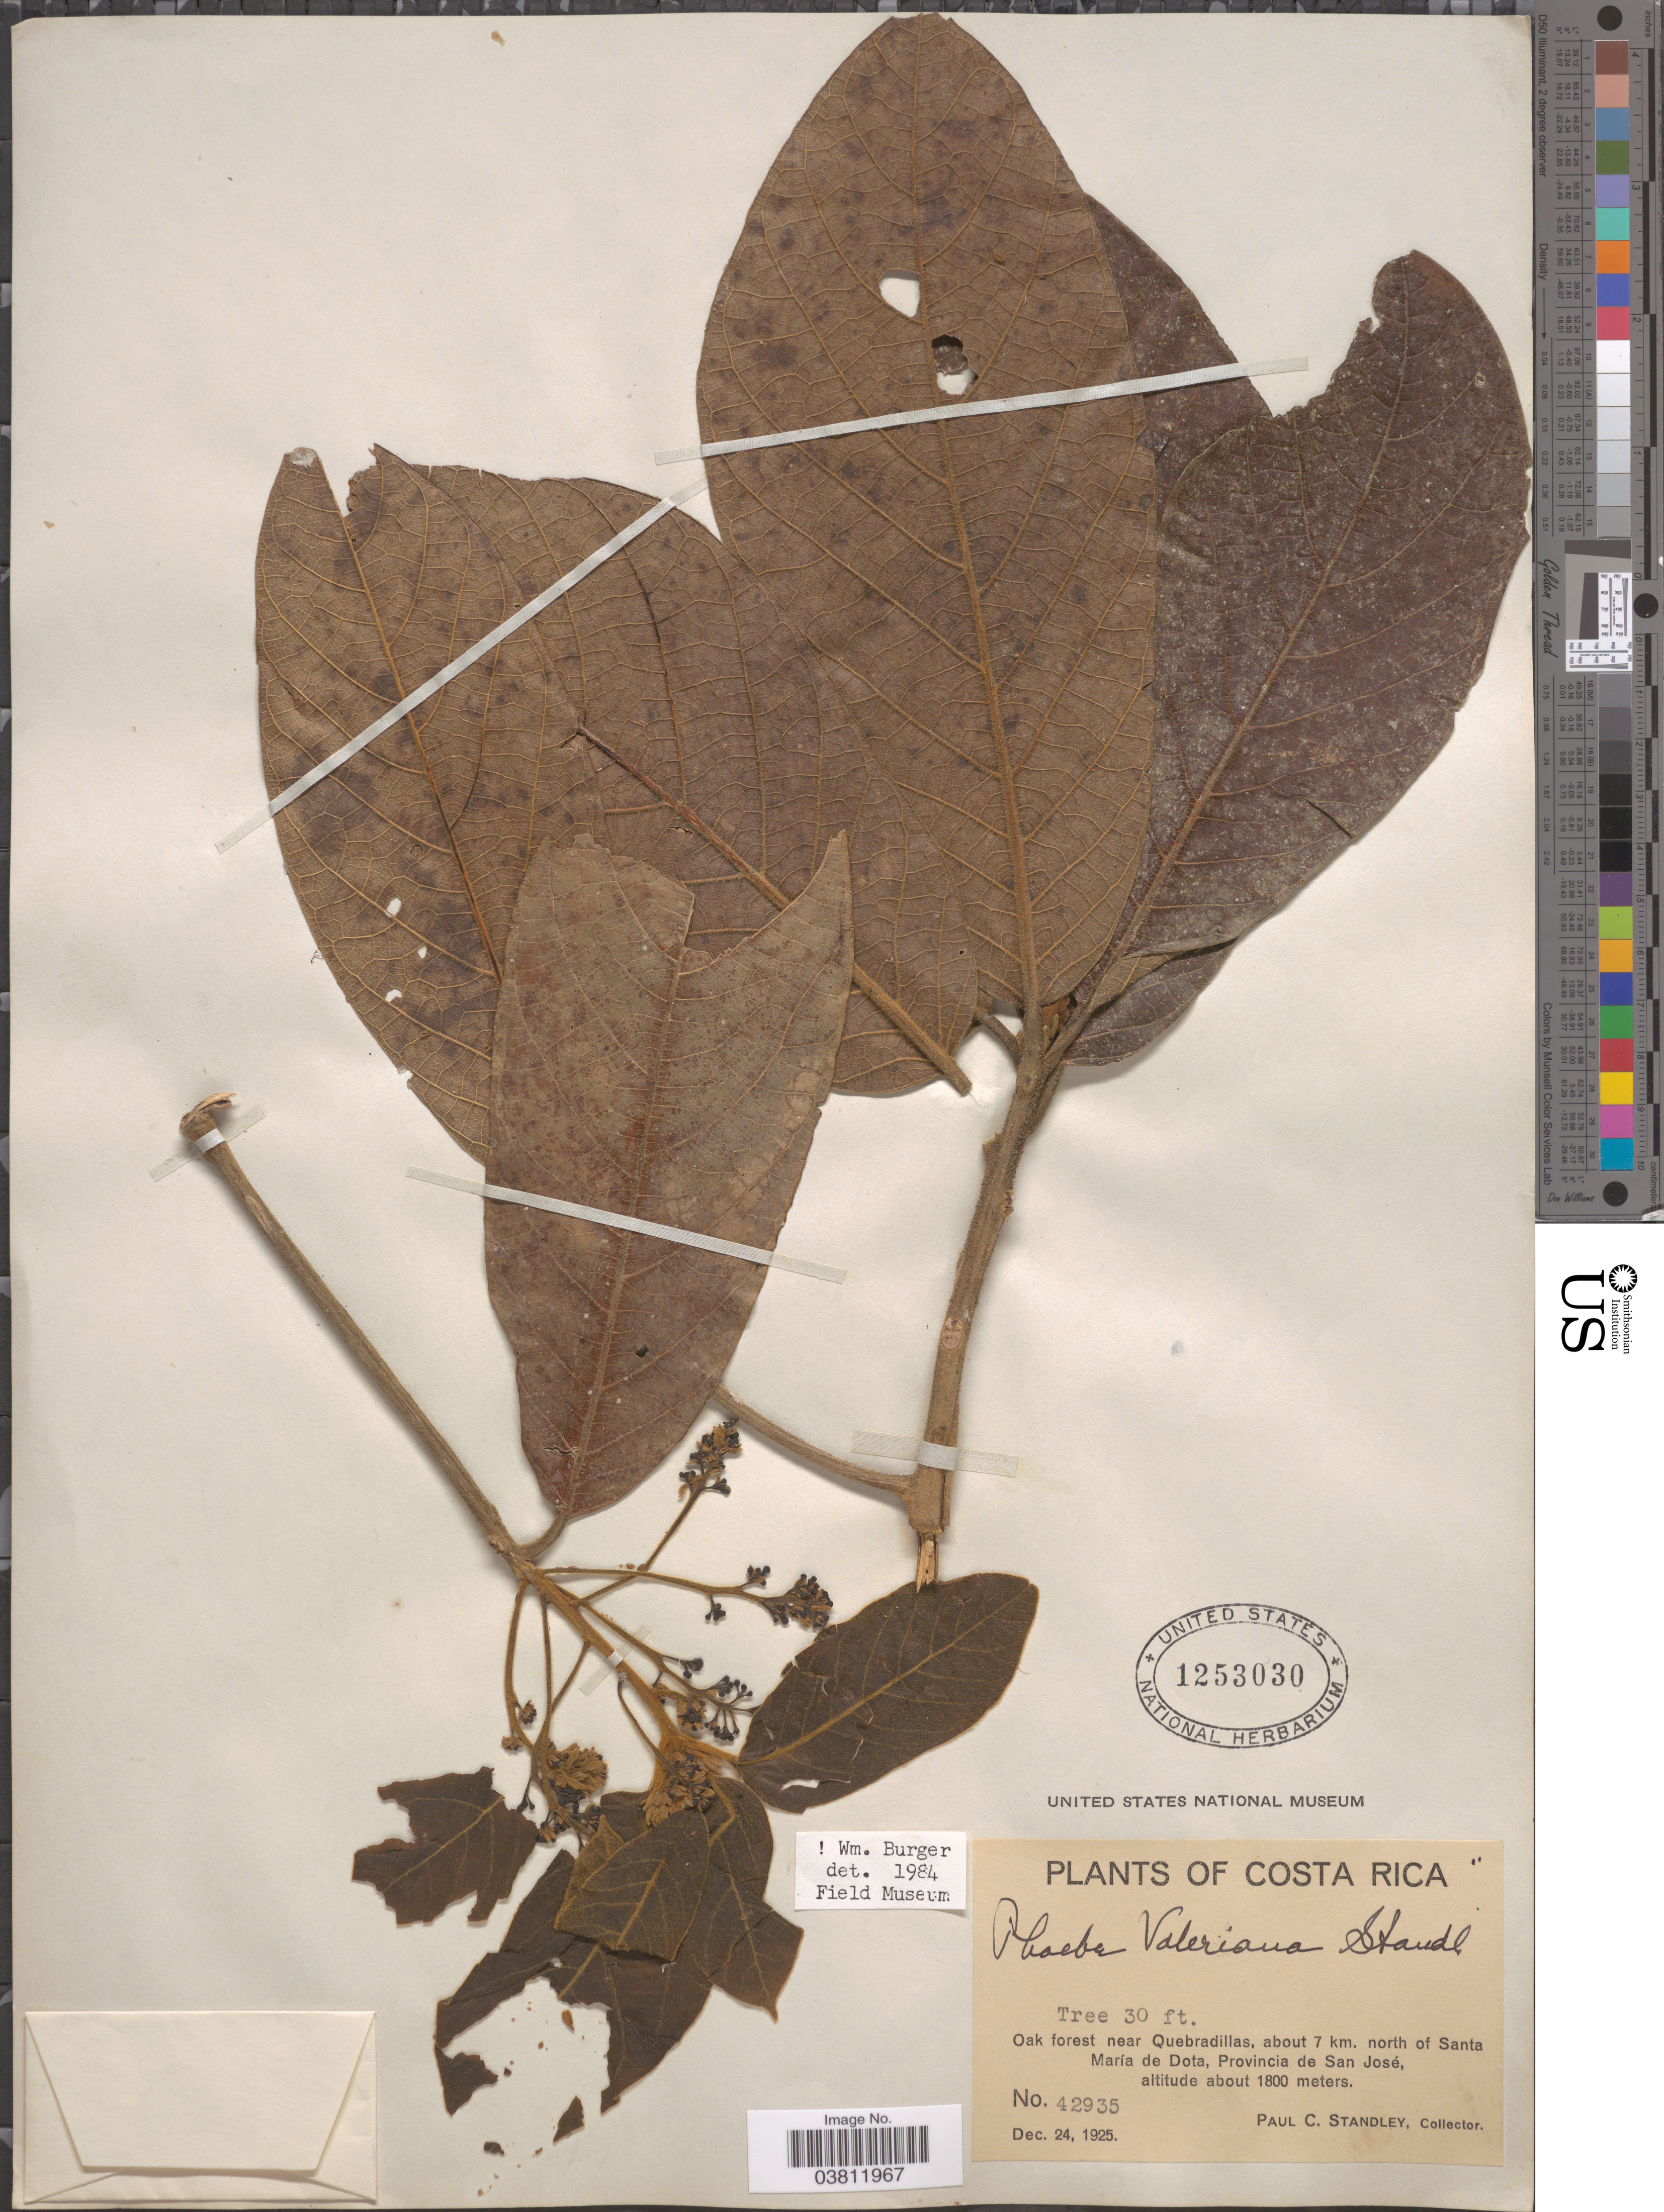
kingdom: Plantae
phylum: Tracheophyta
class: Magnoliopsida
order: Laurales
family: Lauraceae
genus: Phoebe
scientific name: Phoebe valeriana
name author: Standl.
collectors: P. C. Standley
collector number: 42935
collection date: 1925-12-24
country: Costa Rica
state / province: San José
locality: Oak forest near Quebradillas, about 7 km. north of Santa María de Dota.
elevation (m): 1800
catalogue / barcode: US 1253030